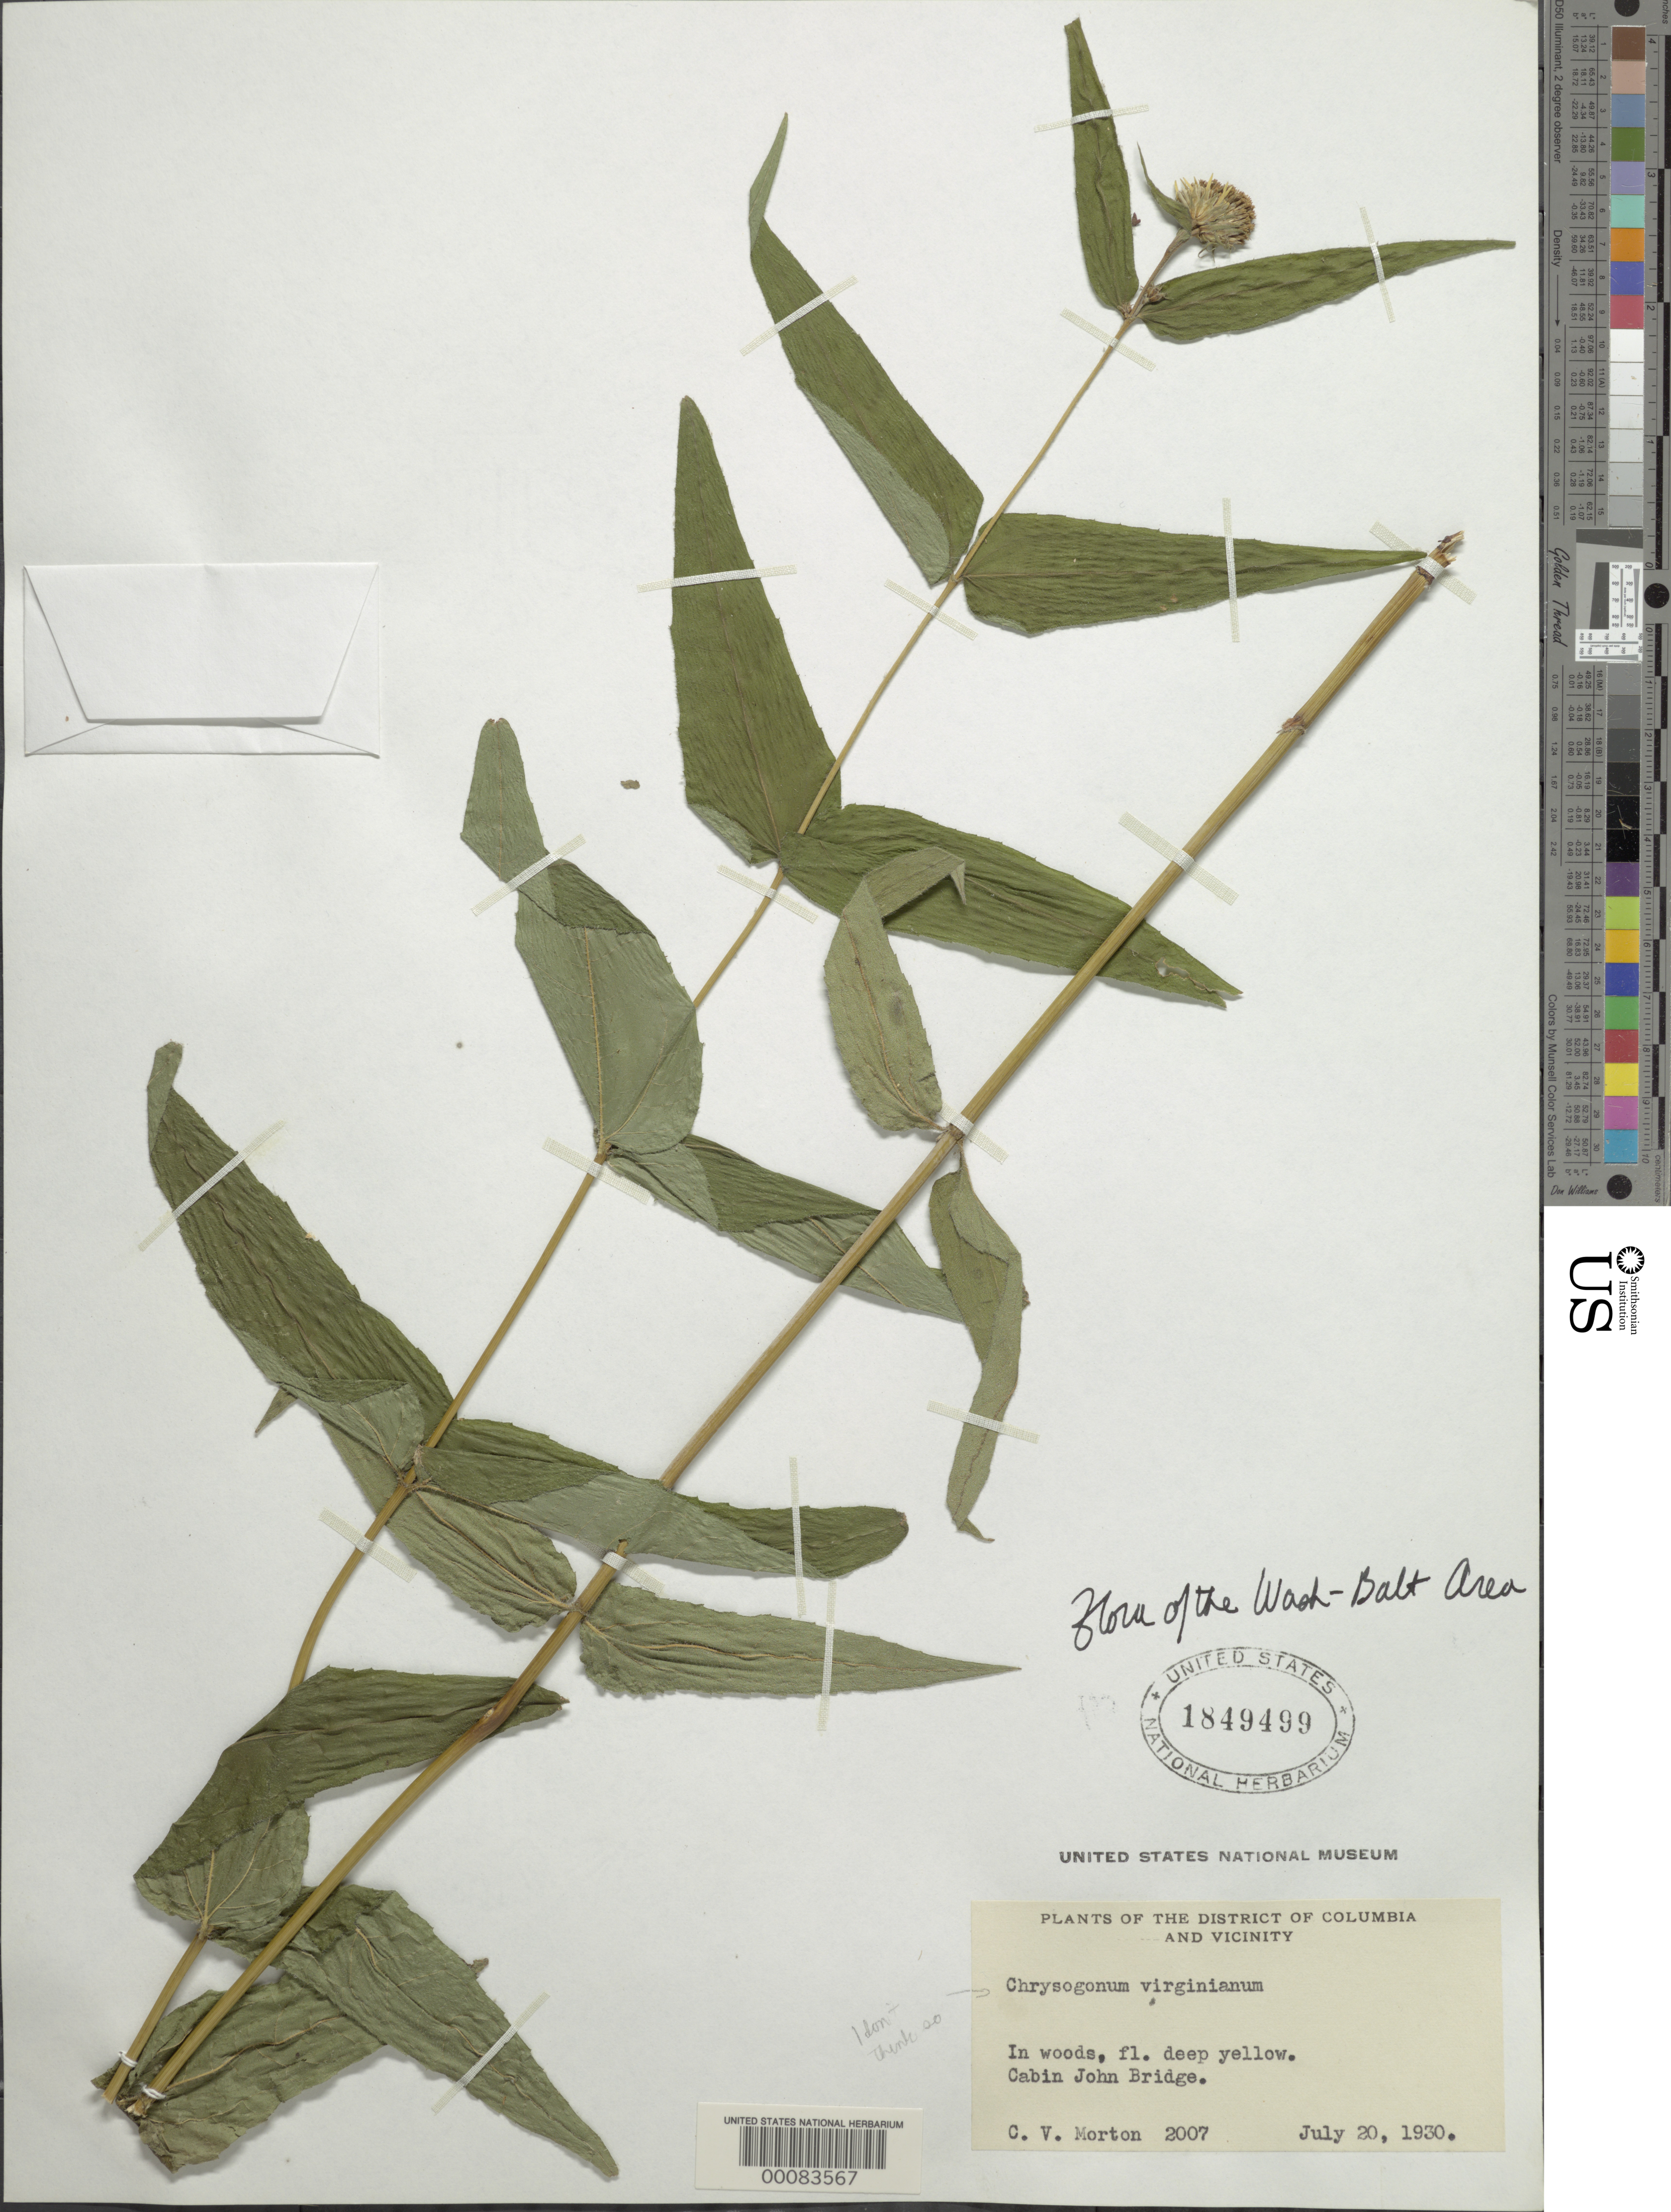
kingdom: Plantae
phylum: Tracheophyta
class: Magnoliopsida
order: Asterales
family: Asteraceae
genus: Chrysogonum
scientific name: Chrysogonum virginianum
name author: L.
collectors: C. V. Morton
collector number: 2007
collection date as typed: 20 Jul 1930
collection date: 1930-07-20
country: United States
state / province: Maryland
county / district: Montgomery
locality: Cabin John Bridge C. & O. Canal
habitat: Woods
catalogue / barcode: US 1849499